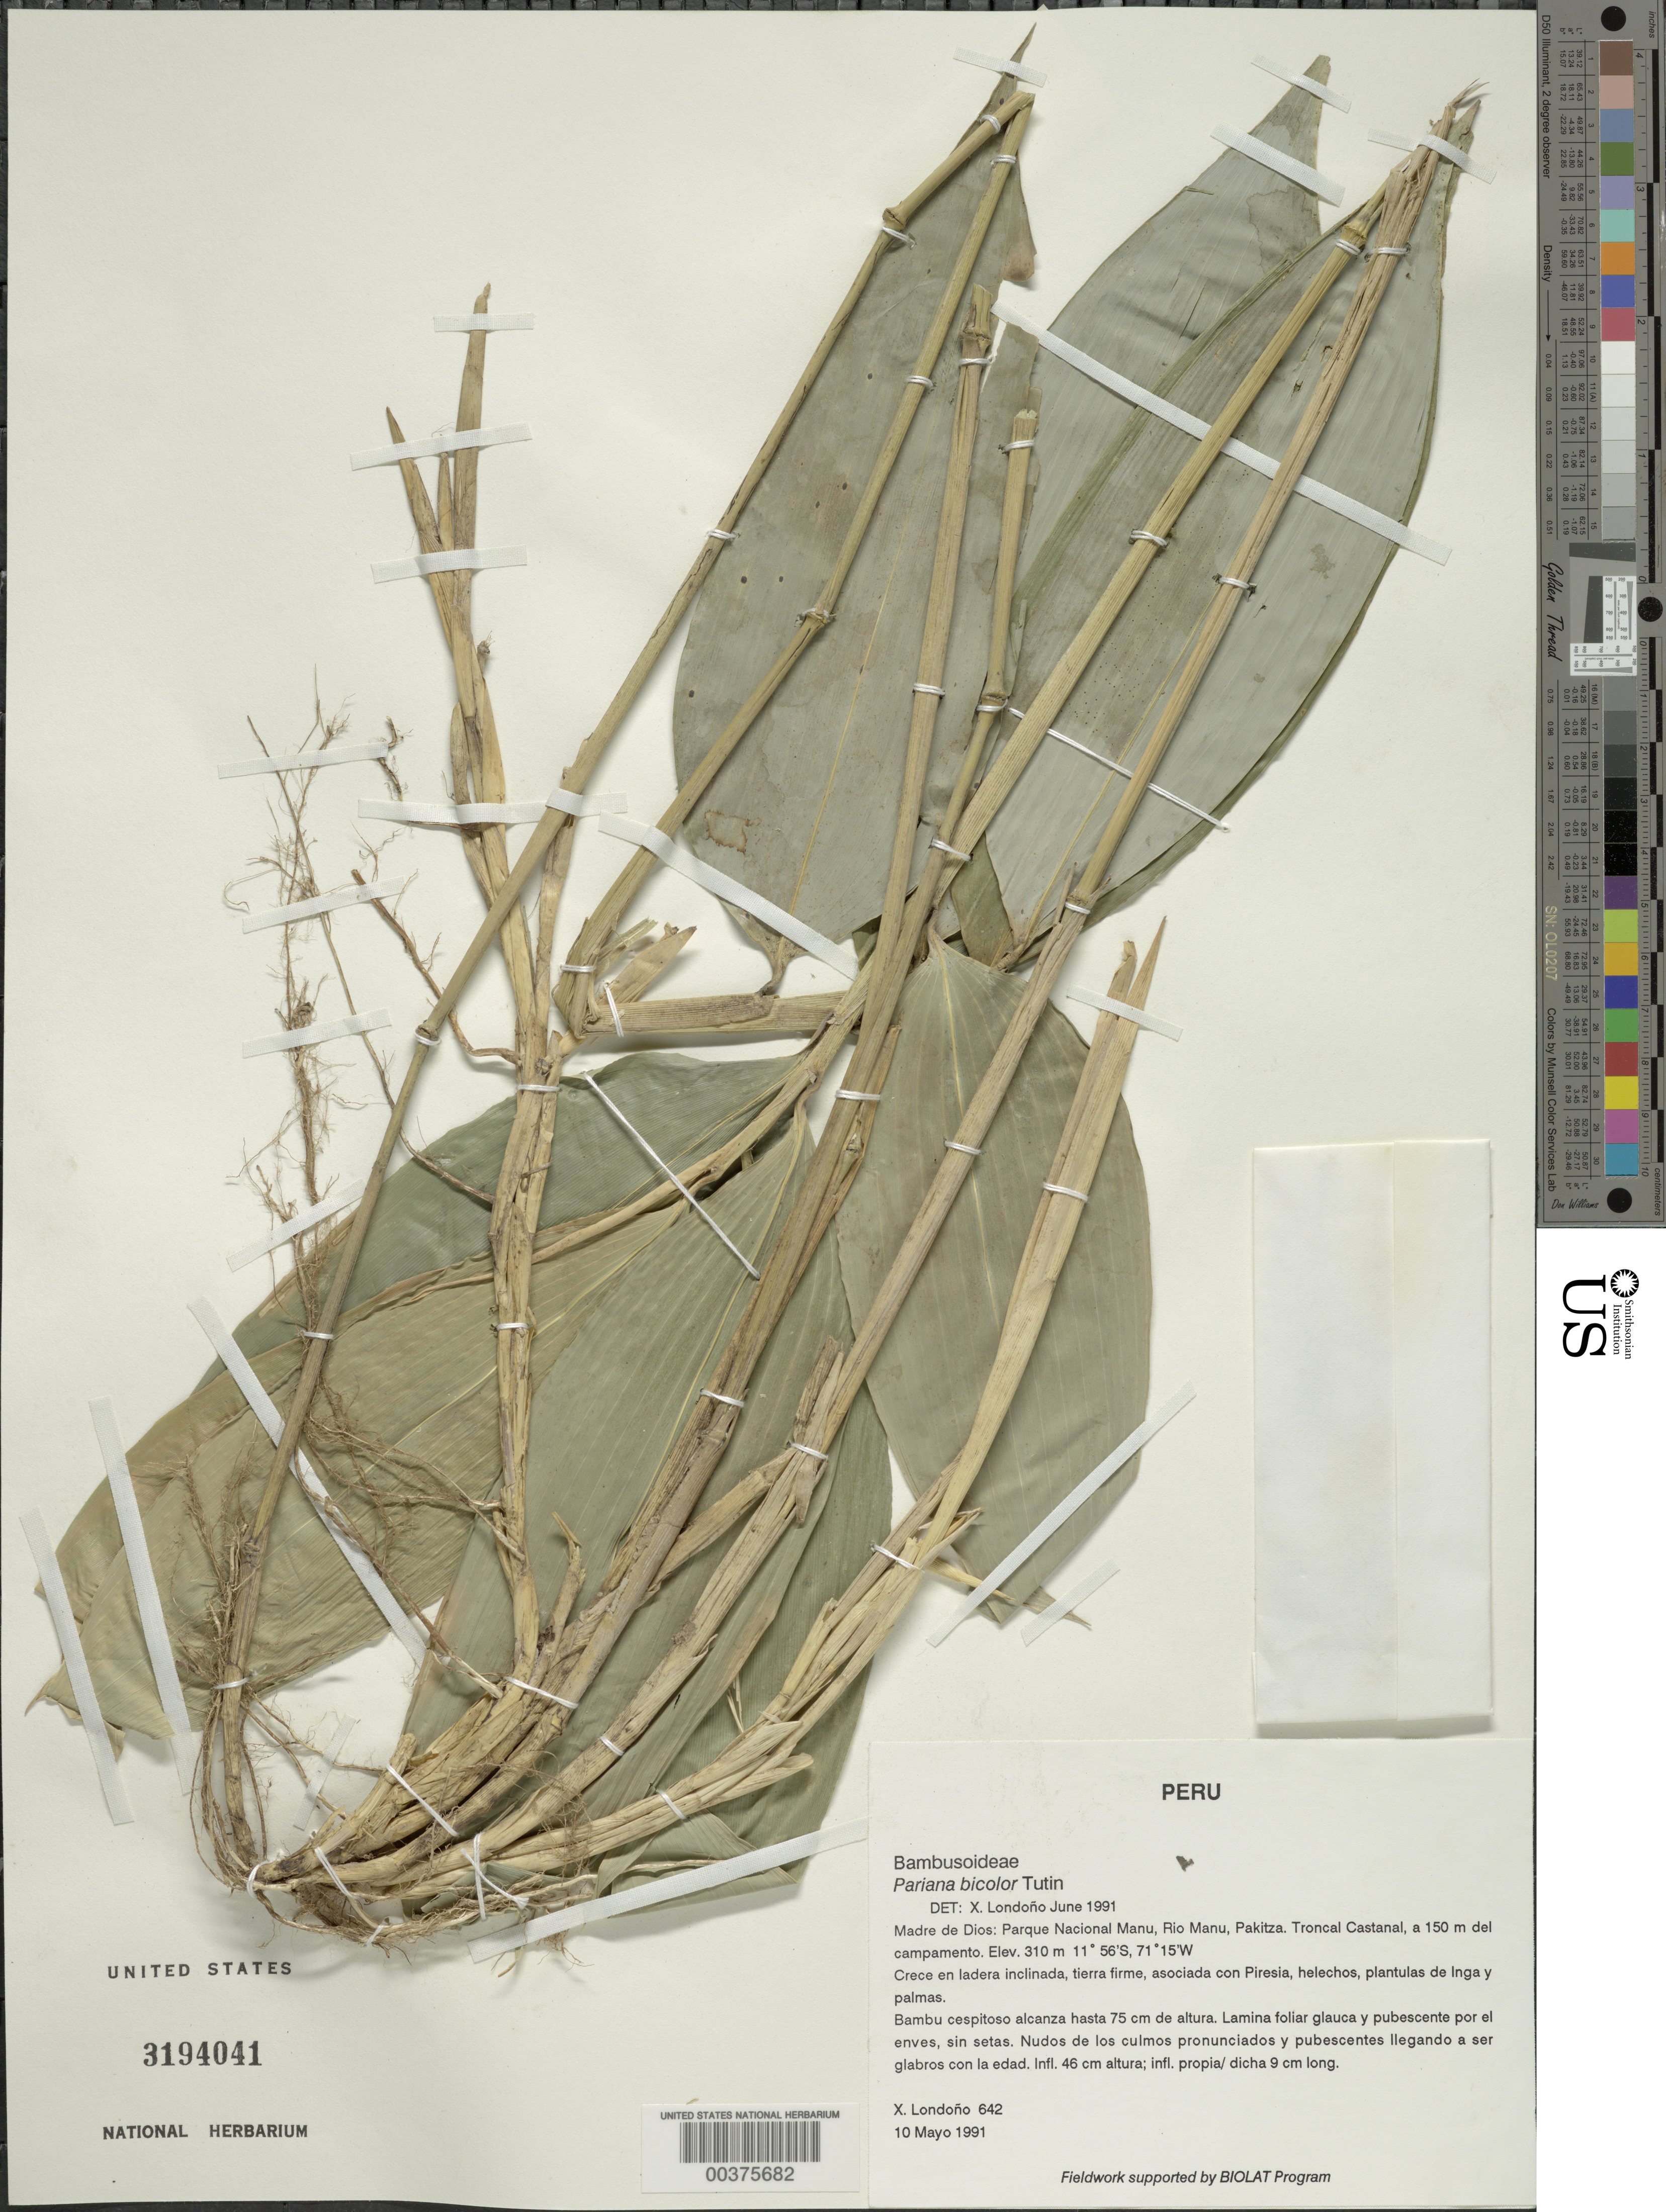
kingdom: Plantae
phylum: Tracheophyta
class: Liliopsida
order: Poales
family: Poaceae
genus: Pariana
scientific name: Pariana bicolor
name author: Tutin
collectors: X. Londoño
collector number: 642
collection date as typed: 10 May 1991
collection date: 1991-05-10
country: Peru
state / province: Madre de Dios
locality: Parque nacional manu, rio manu, pakitza; trocha castanal, a 150m del campamento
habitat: En ladera inclinada, tierra firme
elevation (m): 310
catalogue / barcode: US 3194041